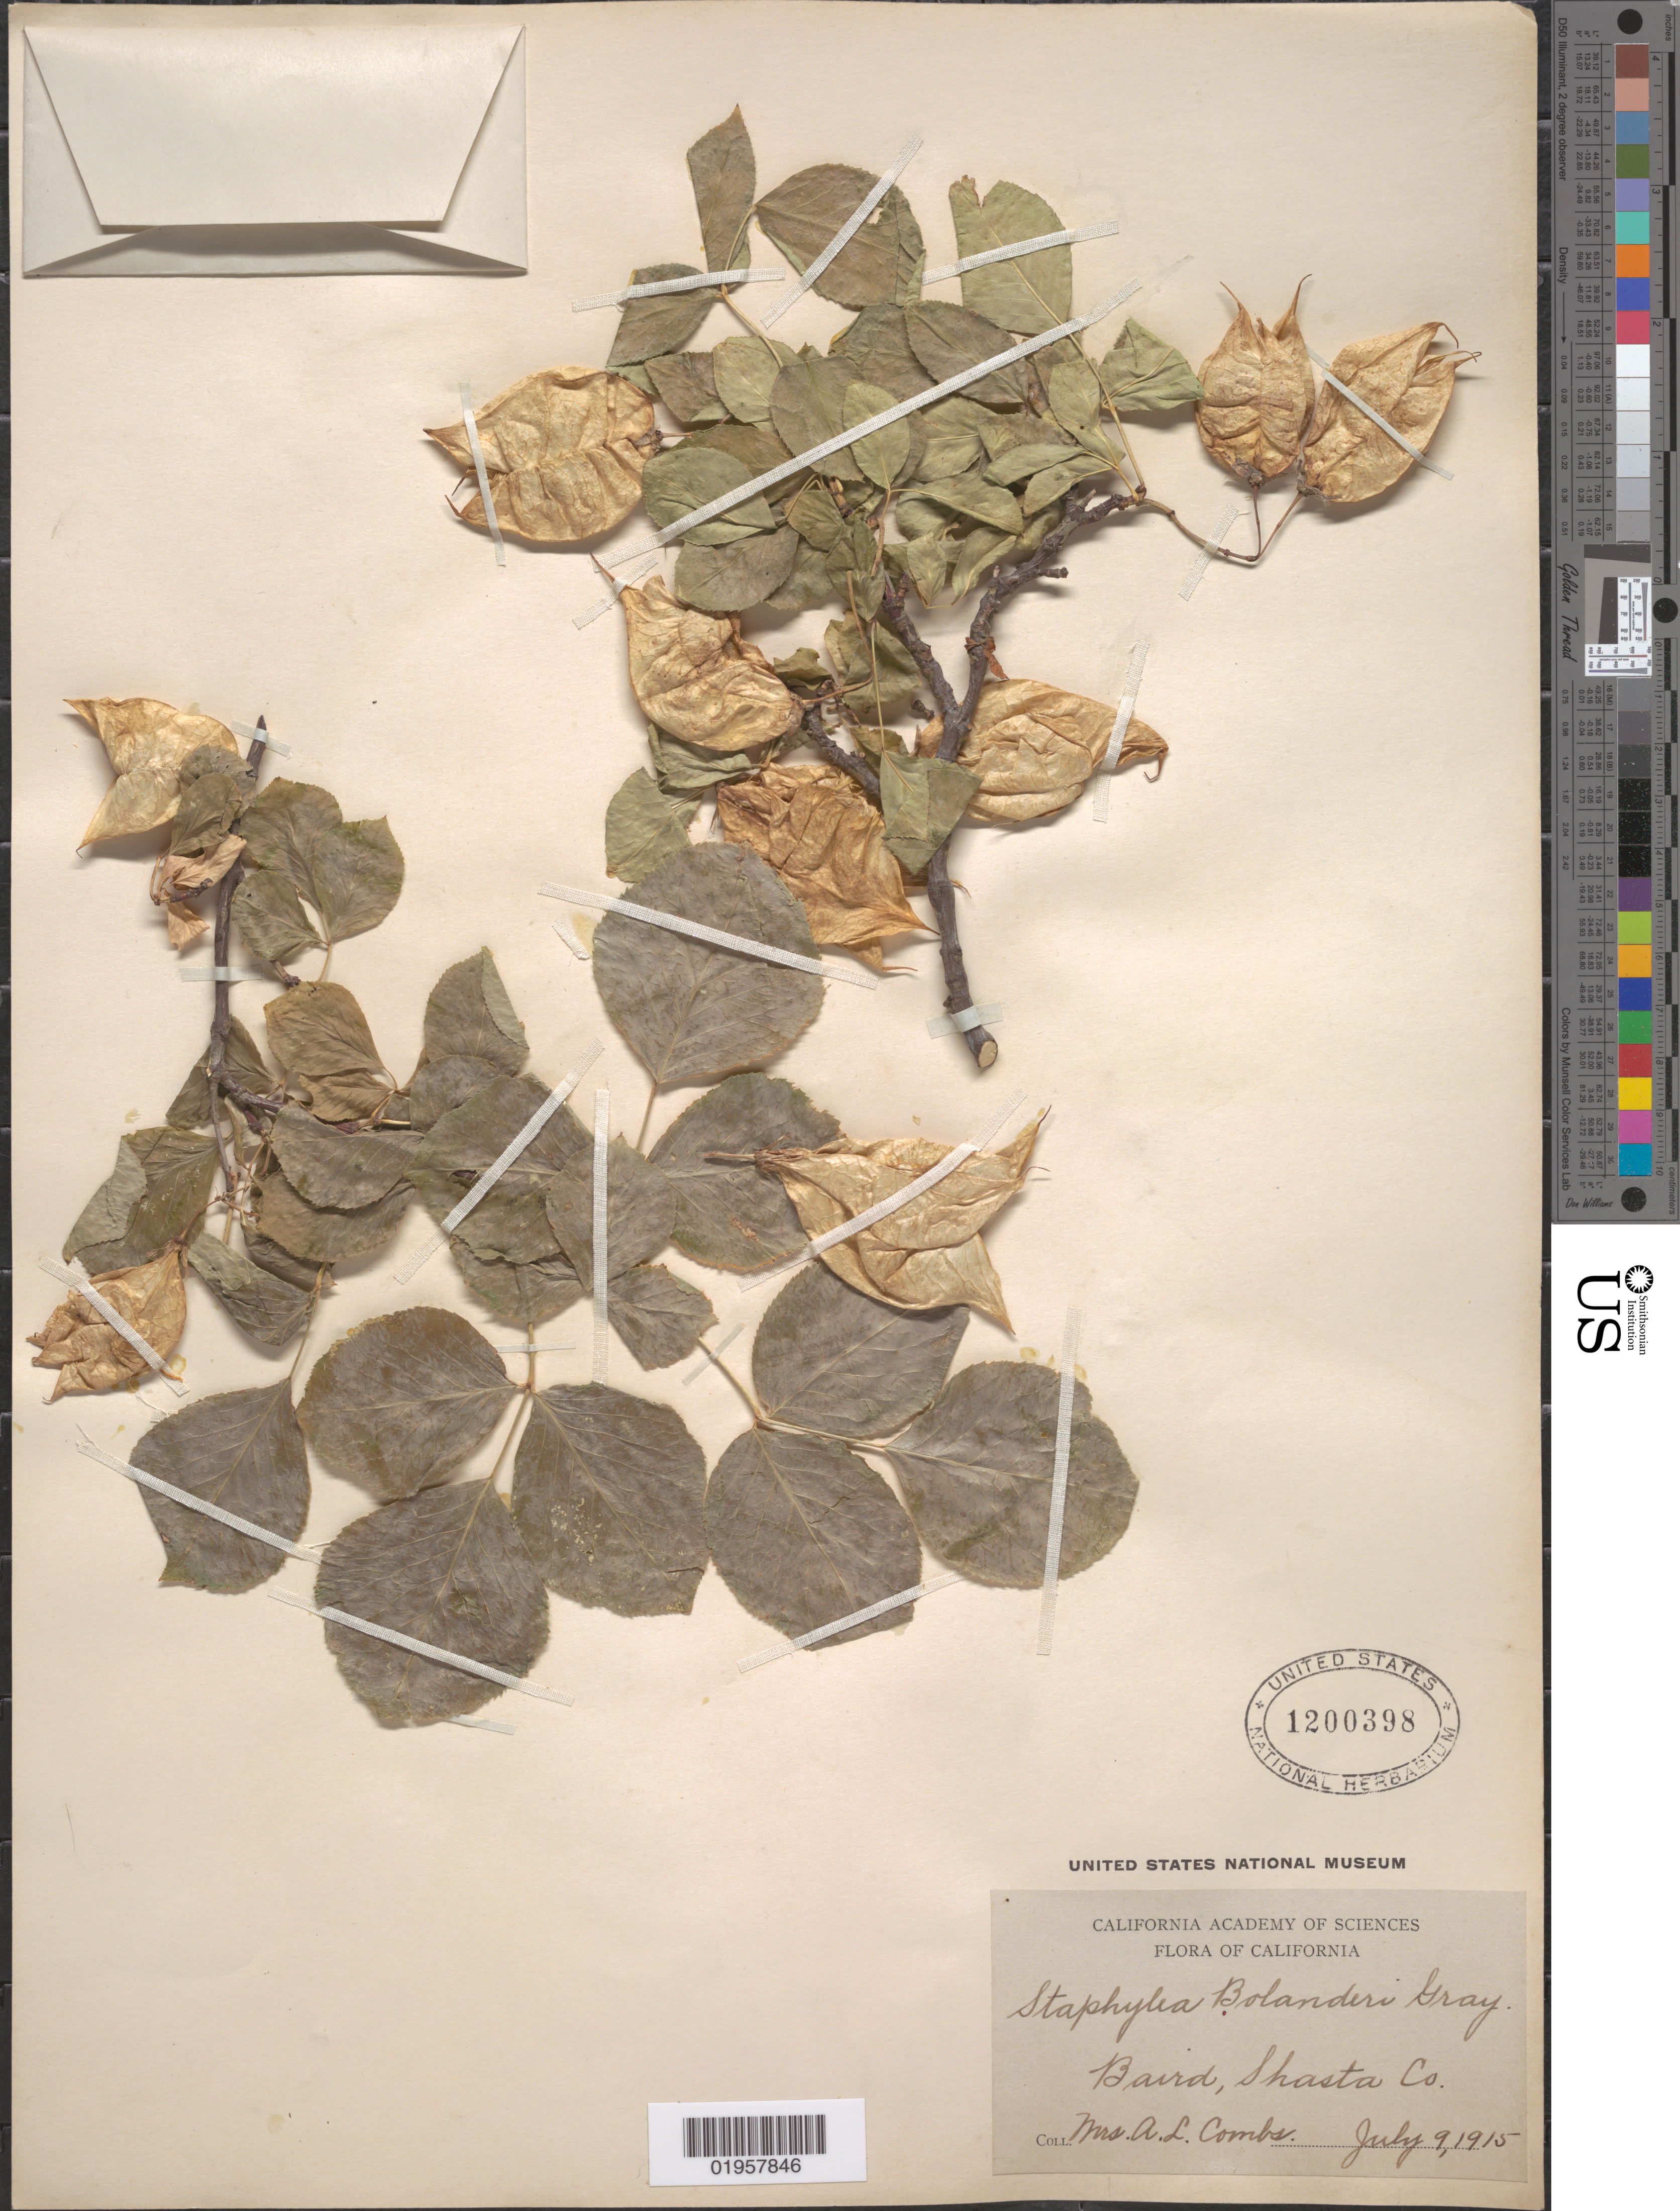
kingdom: Plantae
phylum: Tracheophyta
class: Magnoliopsida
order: Crossosomatales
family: Staphyleaceae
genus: Staphylea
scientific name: Staphylea bolanderi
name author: A. Gray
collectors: A. Combs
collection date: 1915-07-09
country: United States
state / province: California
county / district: Shasta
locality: Baird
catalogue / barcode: US 1200398